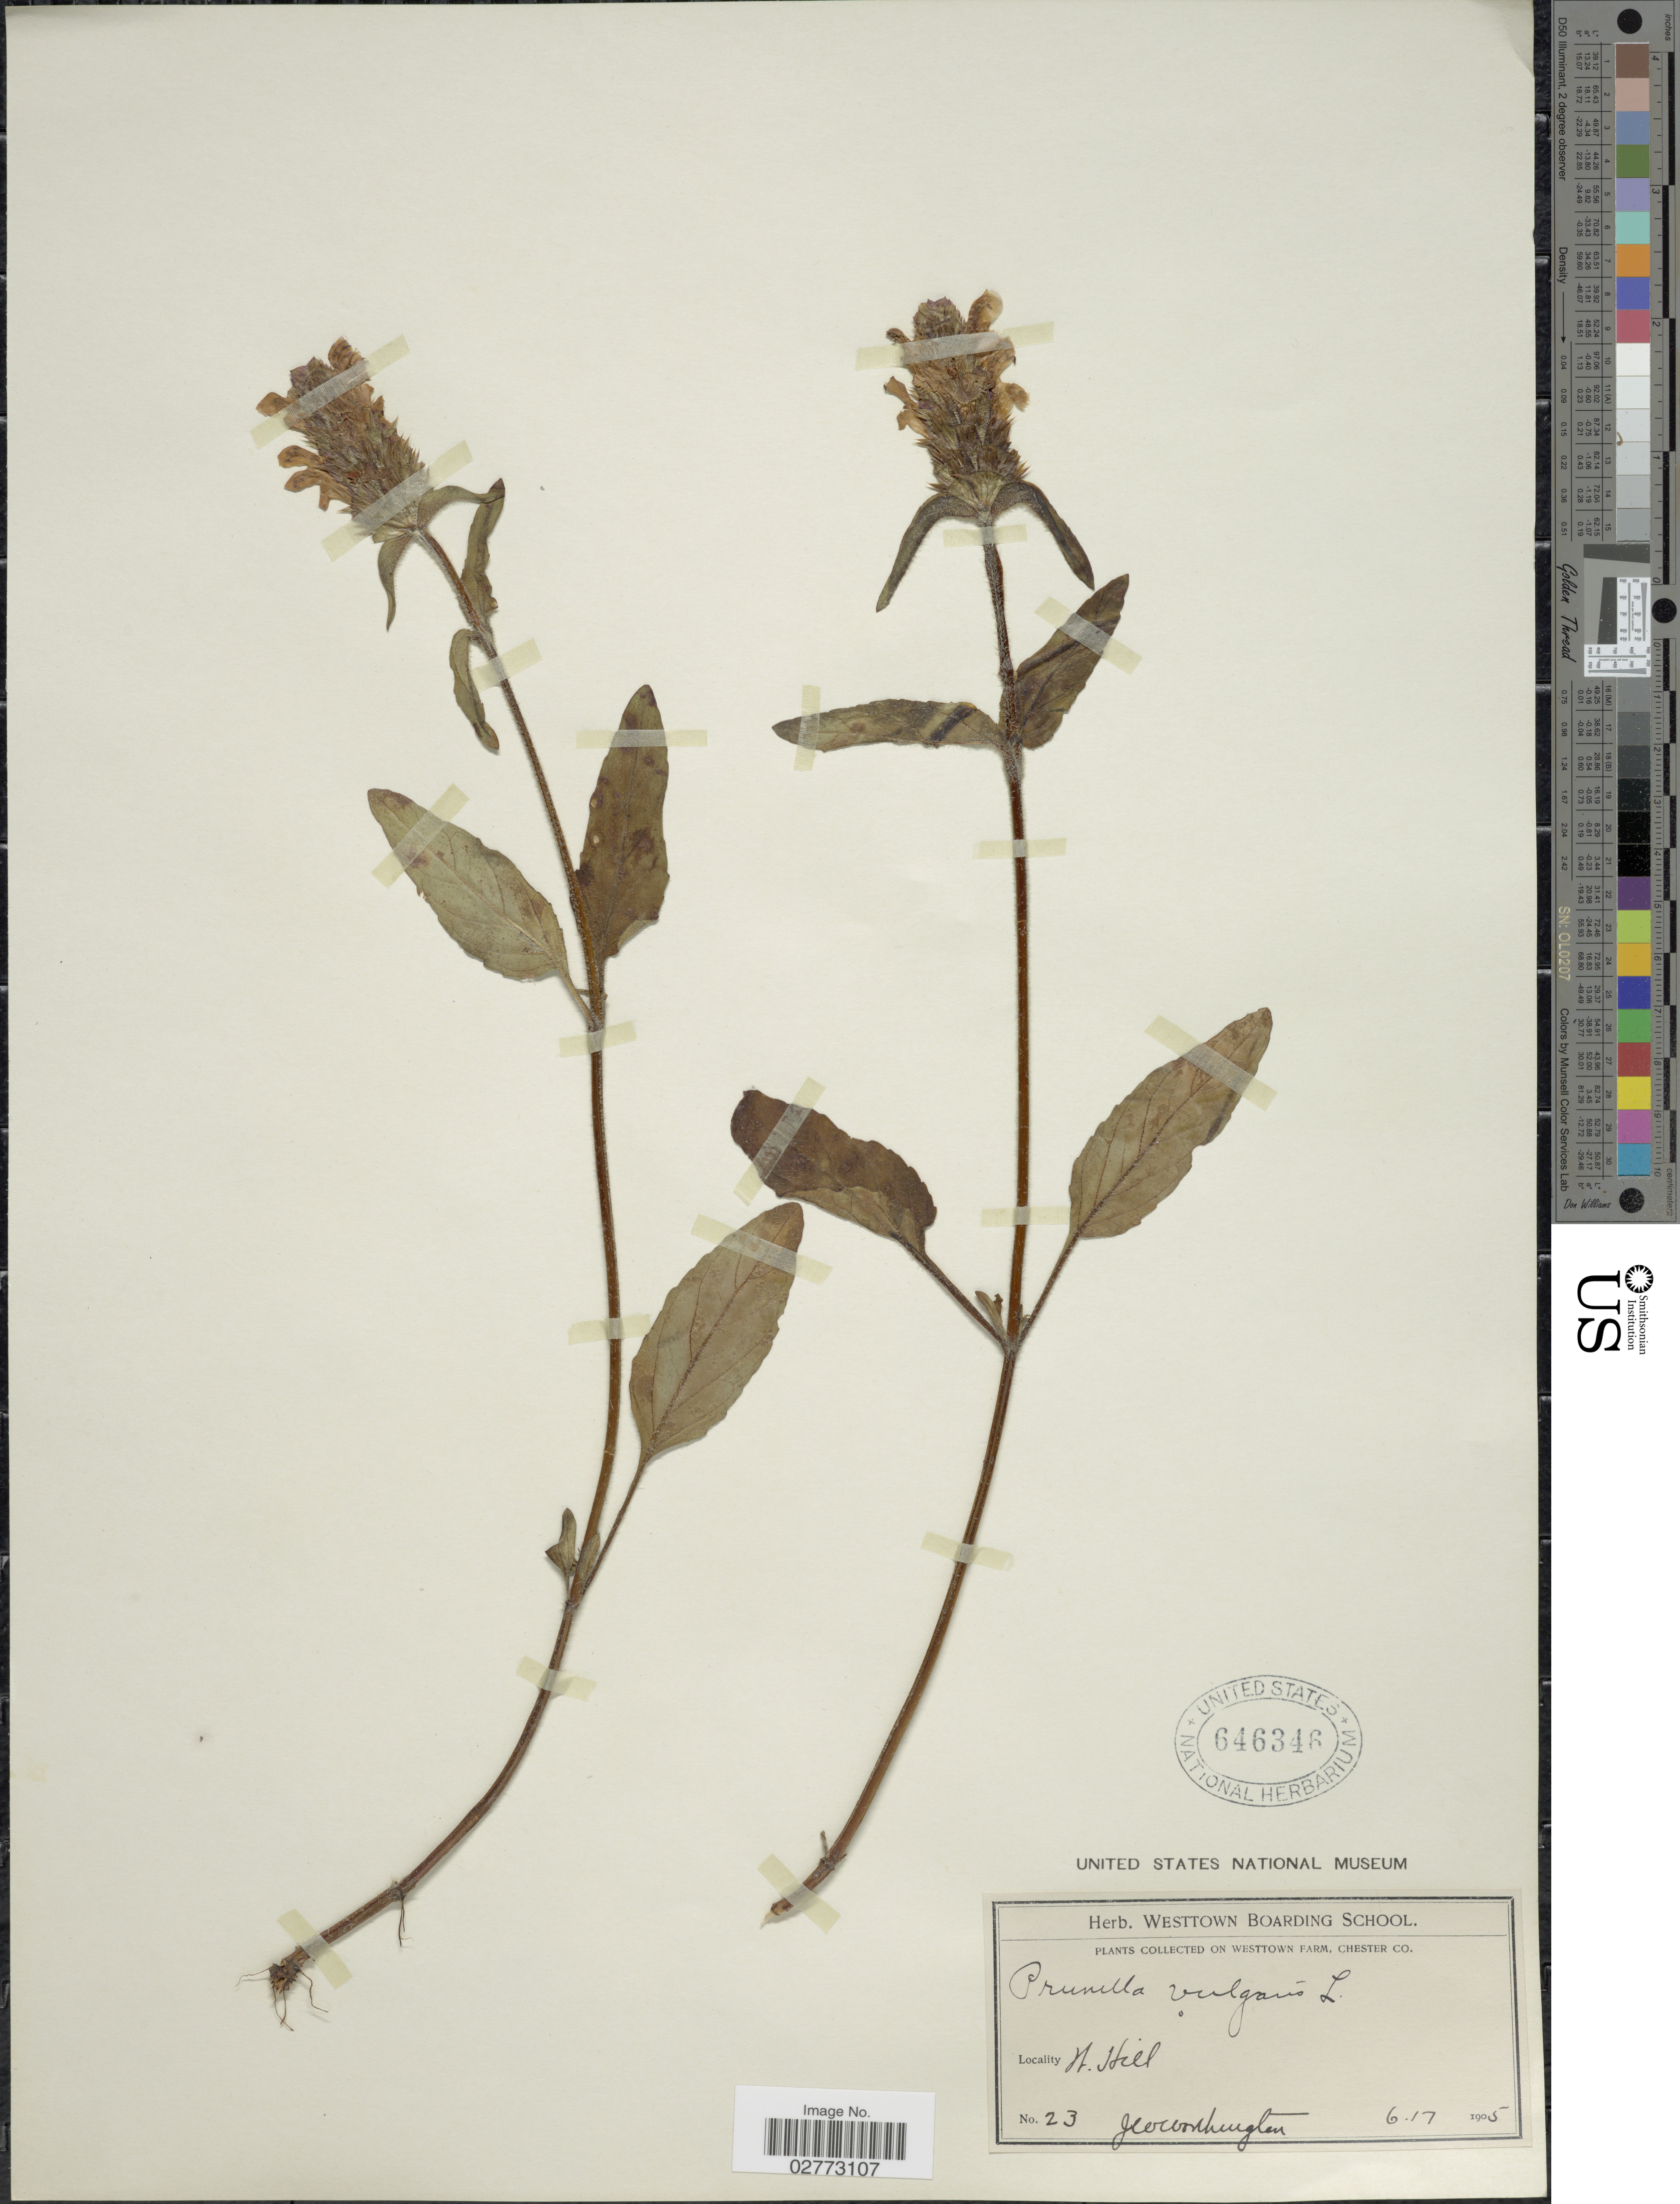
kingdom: Plantae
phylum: Tracheophyta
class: Magnoliopsida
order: Lamiales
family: Lamiaceae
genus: Prunella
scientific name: Prunella vulgaris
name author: L.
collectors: J. Worthington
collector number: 23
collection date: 1905-06-17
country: United States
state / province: Pennsylvania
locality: Westtown Farm, Chester Co., W. Hill.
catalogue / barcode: US 646346